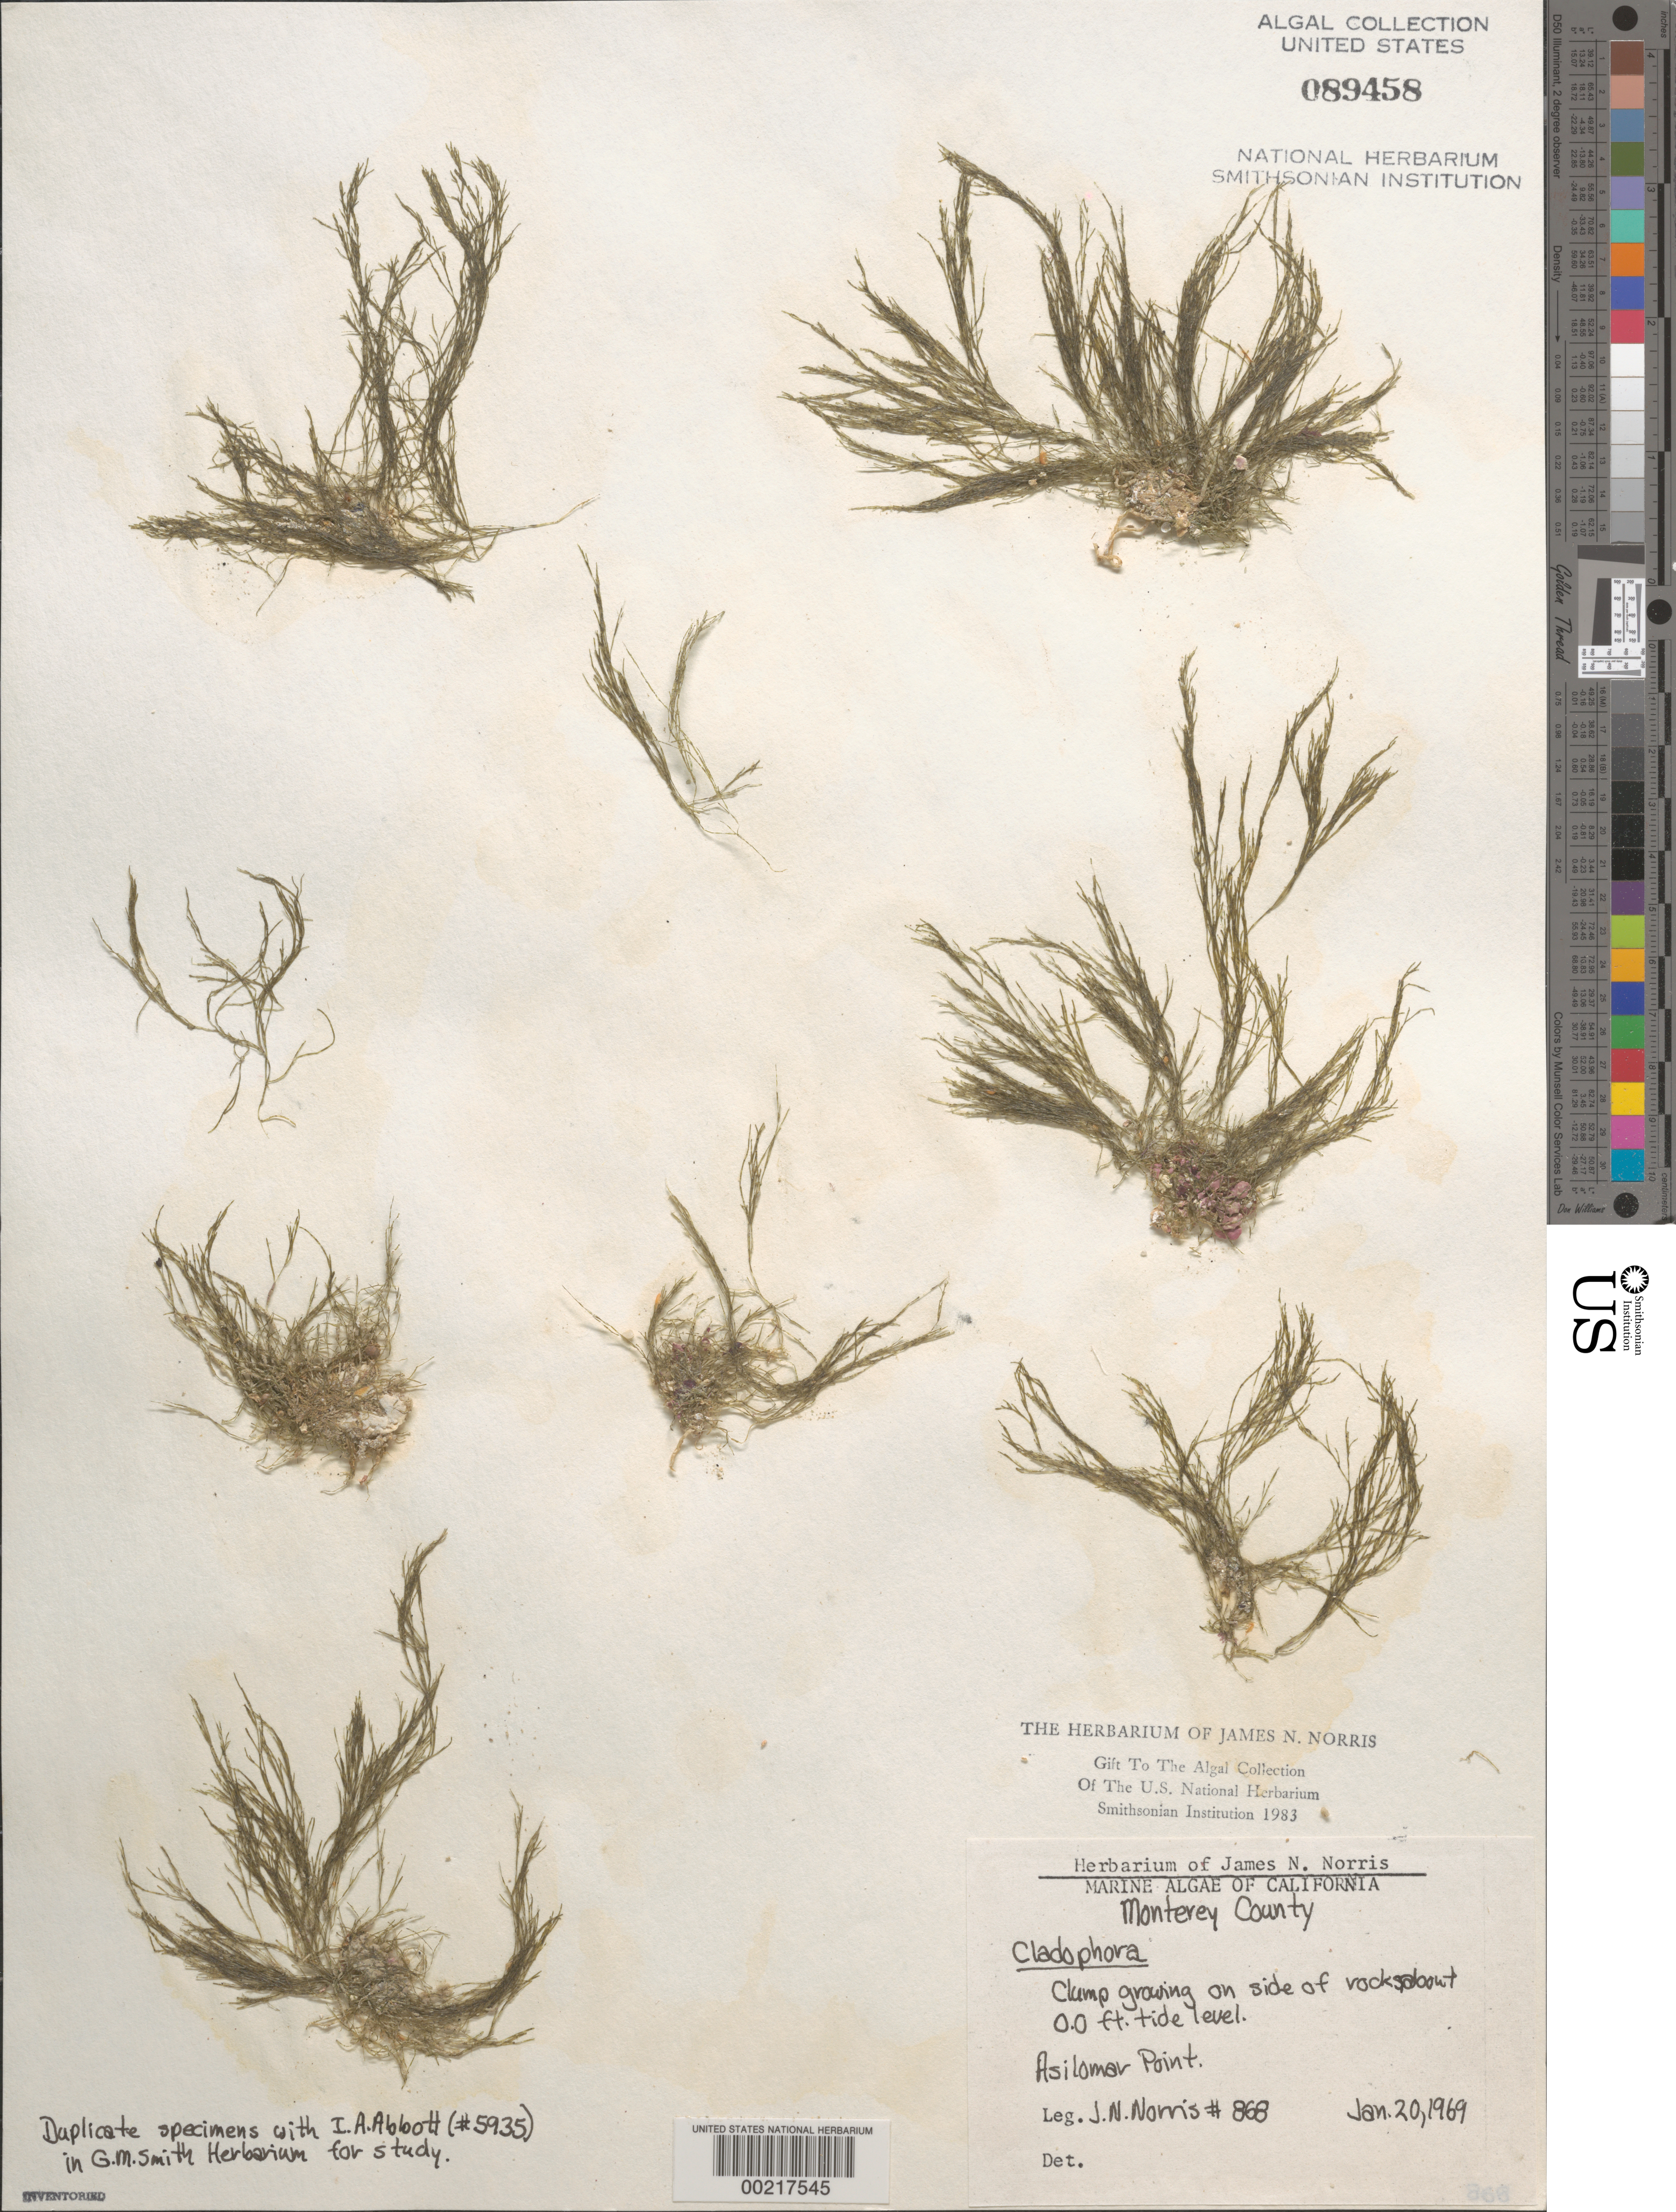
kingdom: Plantae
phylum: Chlorophyta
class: Ulvophyceae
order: Cladophorales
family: Cladophoraceae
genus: Cladophora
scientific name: Cladophora sp.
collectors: J. N. Norris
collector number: JN-868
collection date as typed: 20 Jan 1969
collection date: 1969-01-20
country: United States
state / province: California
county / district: Monterey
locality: Asilomar Point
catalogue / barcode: US 89458